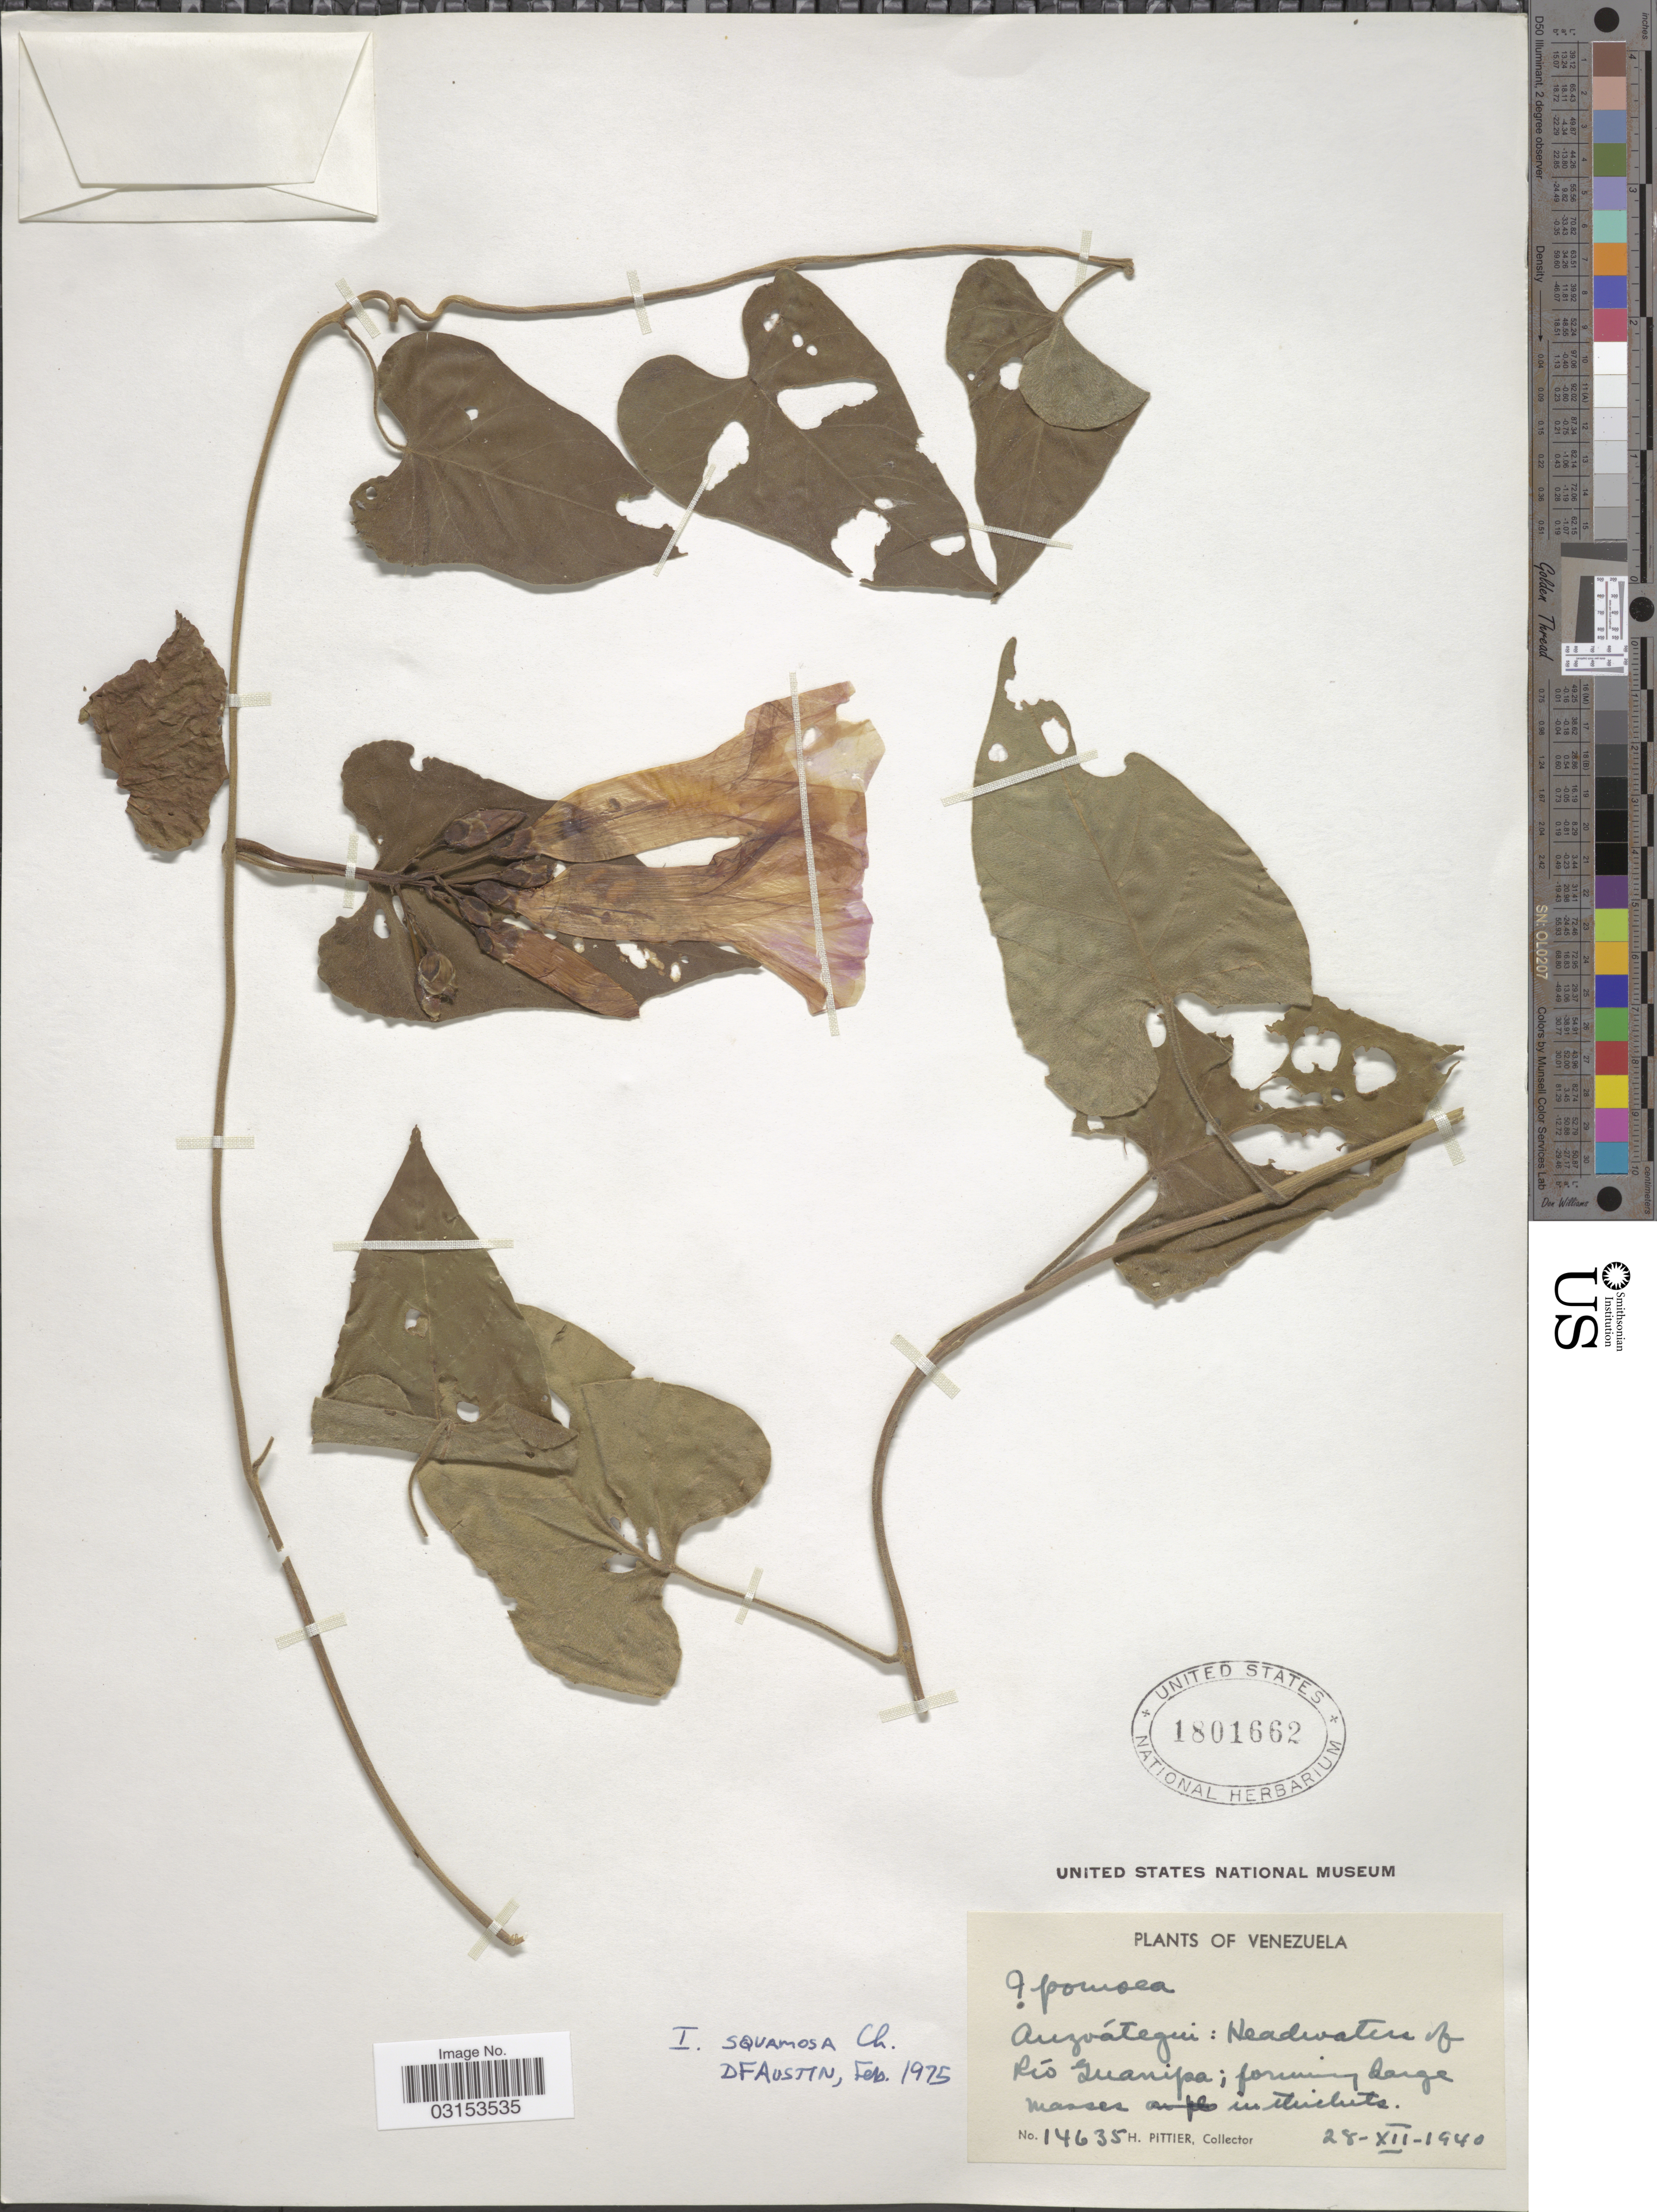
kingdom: Plantae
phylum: Tracheophyta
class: Magnoliopsida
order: Solanales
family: Convolvulaceae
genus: Ipomoea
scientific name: Ipomoea squamosa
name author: Choisy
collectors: H. F. Pittier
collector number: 14635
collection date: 1940-12-28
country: Venezuela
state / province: Anzoategui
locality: Headwaters of Río Guanipa.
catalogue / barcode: US 1801662